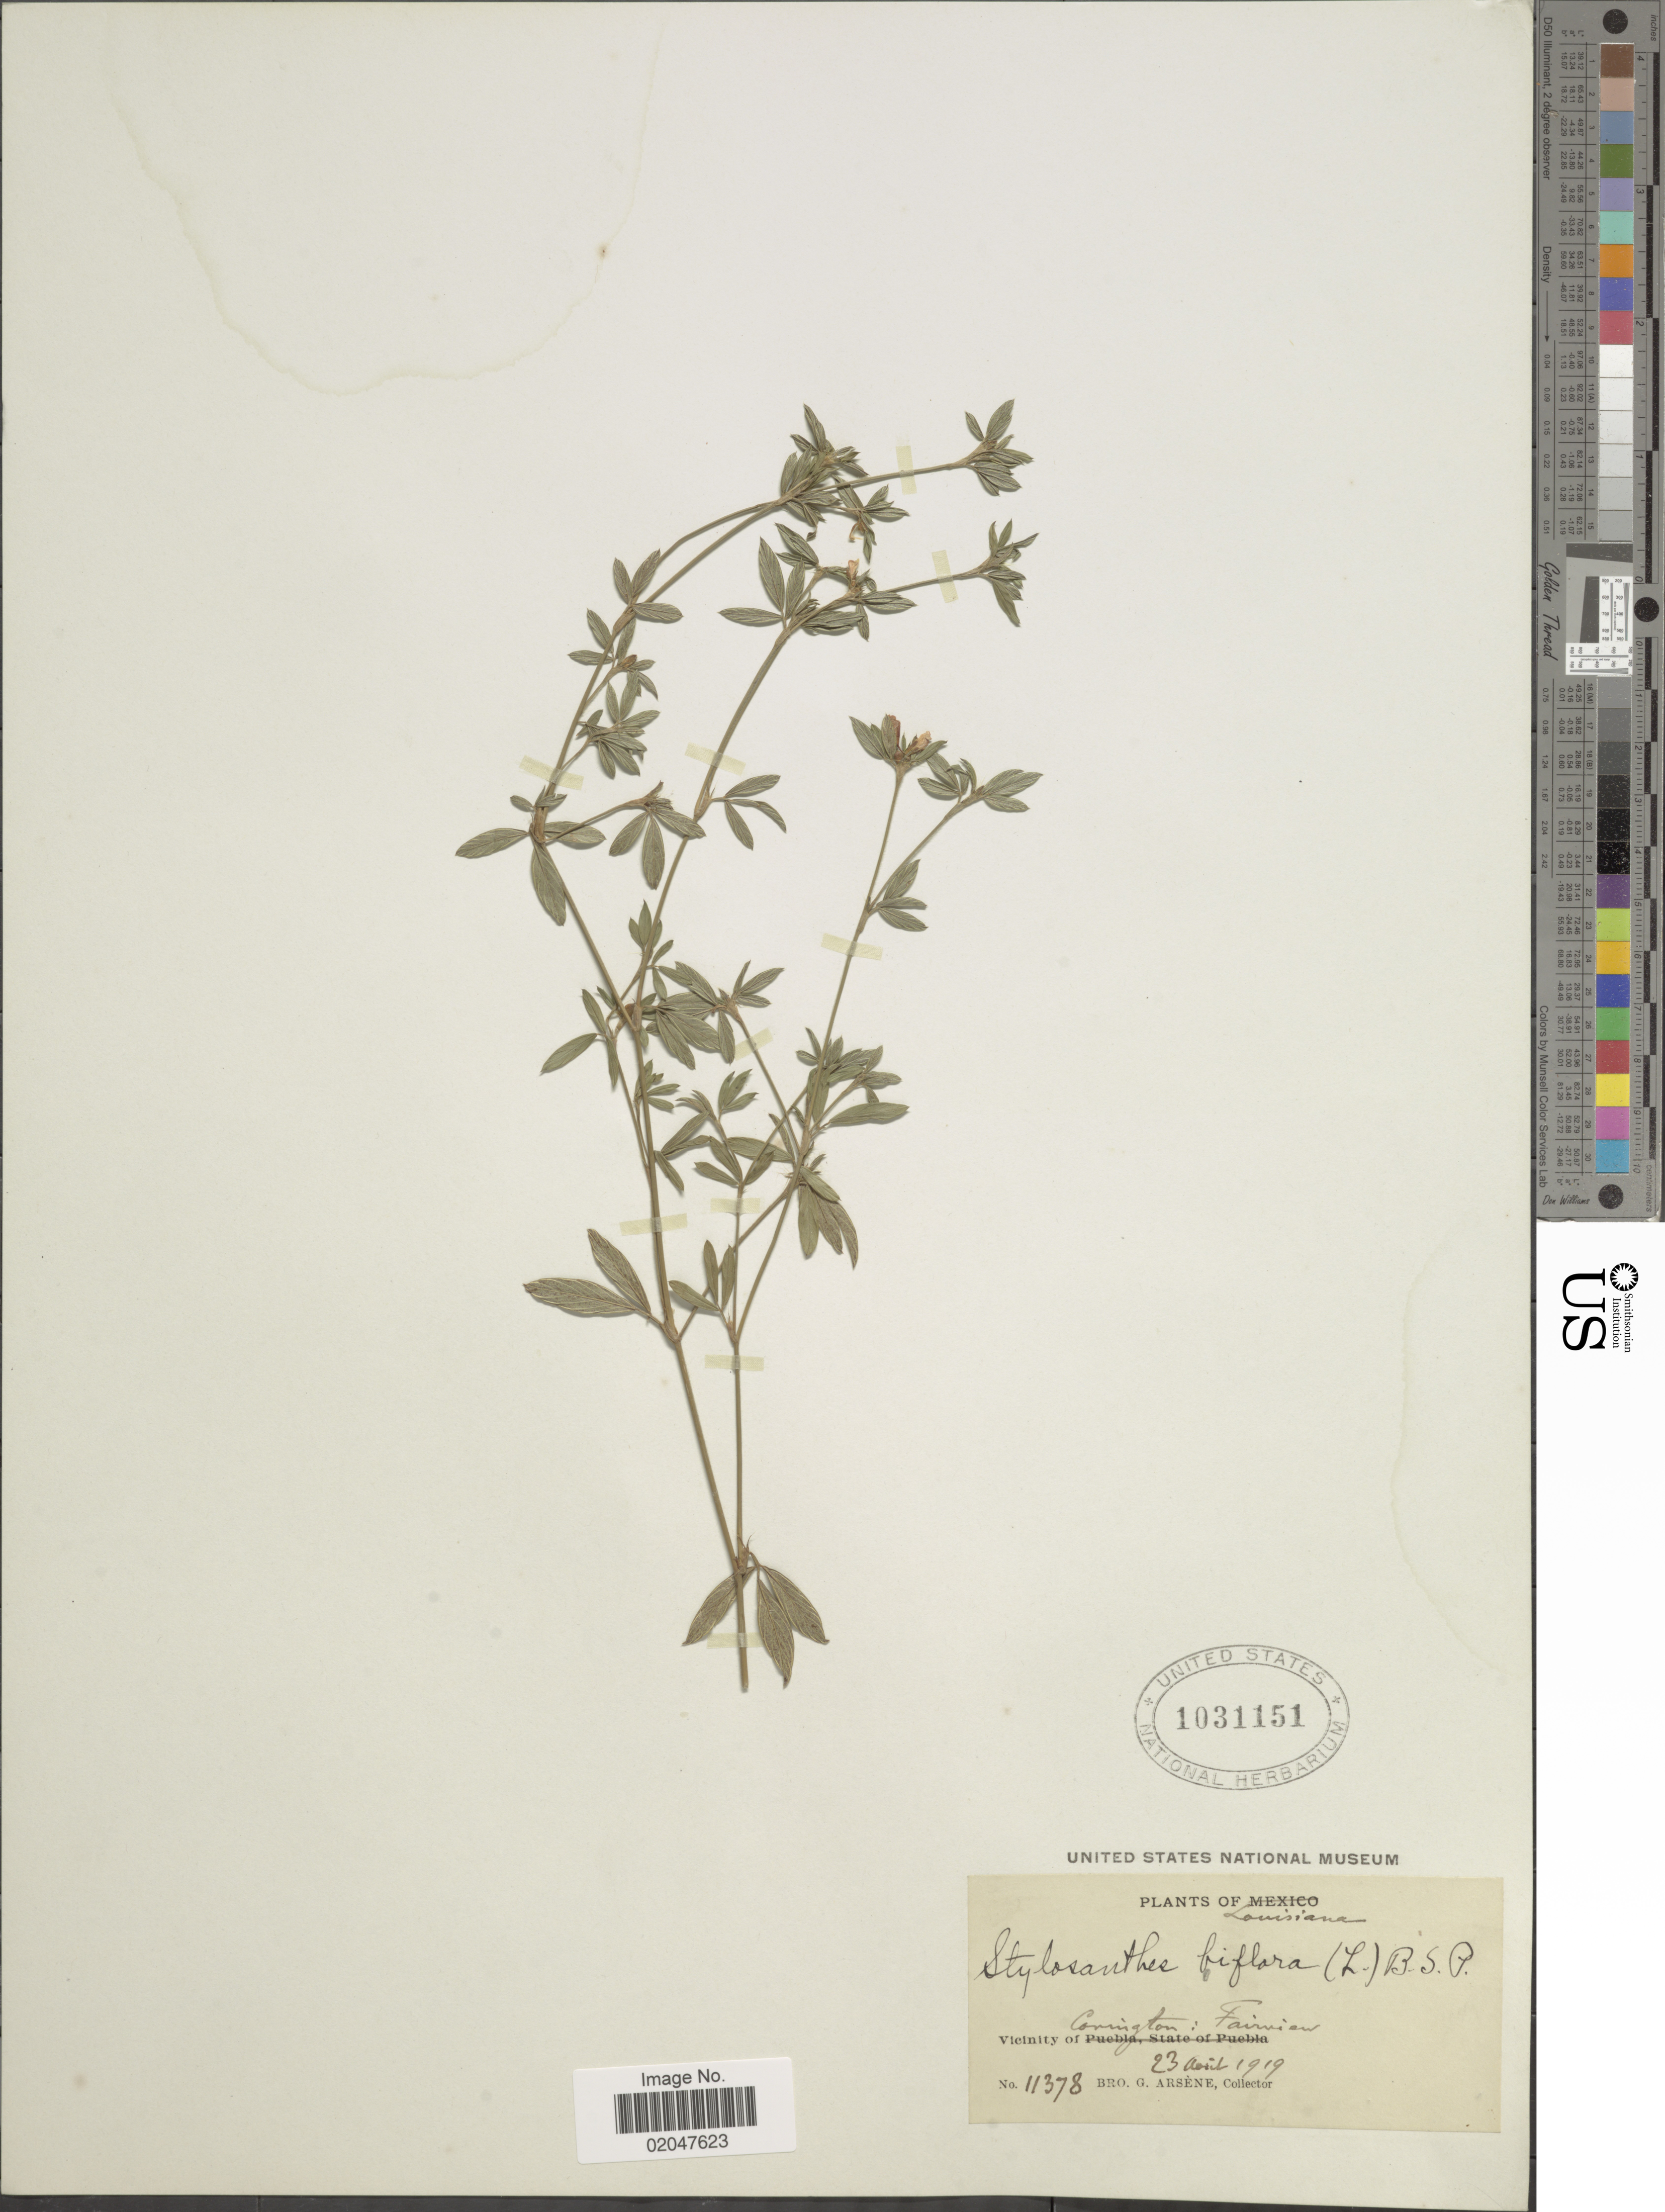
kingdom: Plantae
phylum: Tracheophyta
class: Magnoliopsida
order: Fabales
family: Fabaceae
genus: Stylosanthes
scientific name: Stylosanthes biflora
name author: (L.) Britton et al.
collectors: Bro. G. Arsène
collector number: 11378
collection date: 1919-08-23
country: United States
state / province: Louisiana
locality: Vicinity of Covington, Fairview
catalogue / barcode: US 1031151